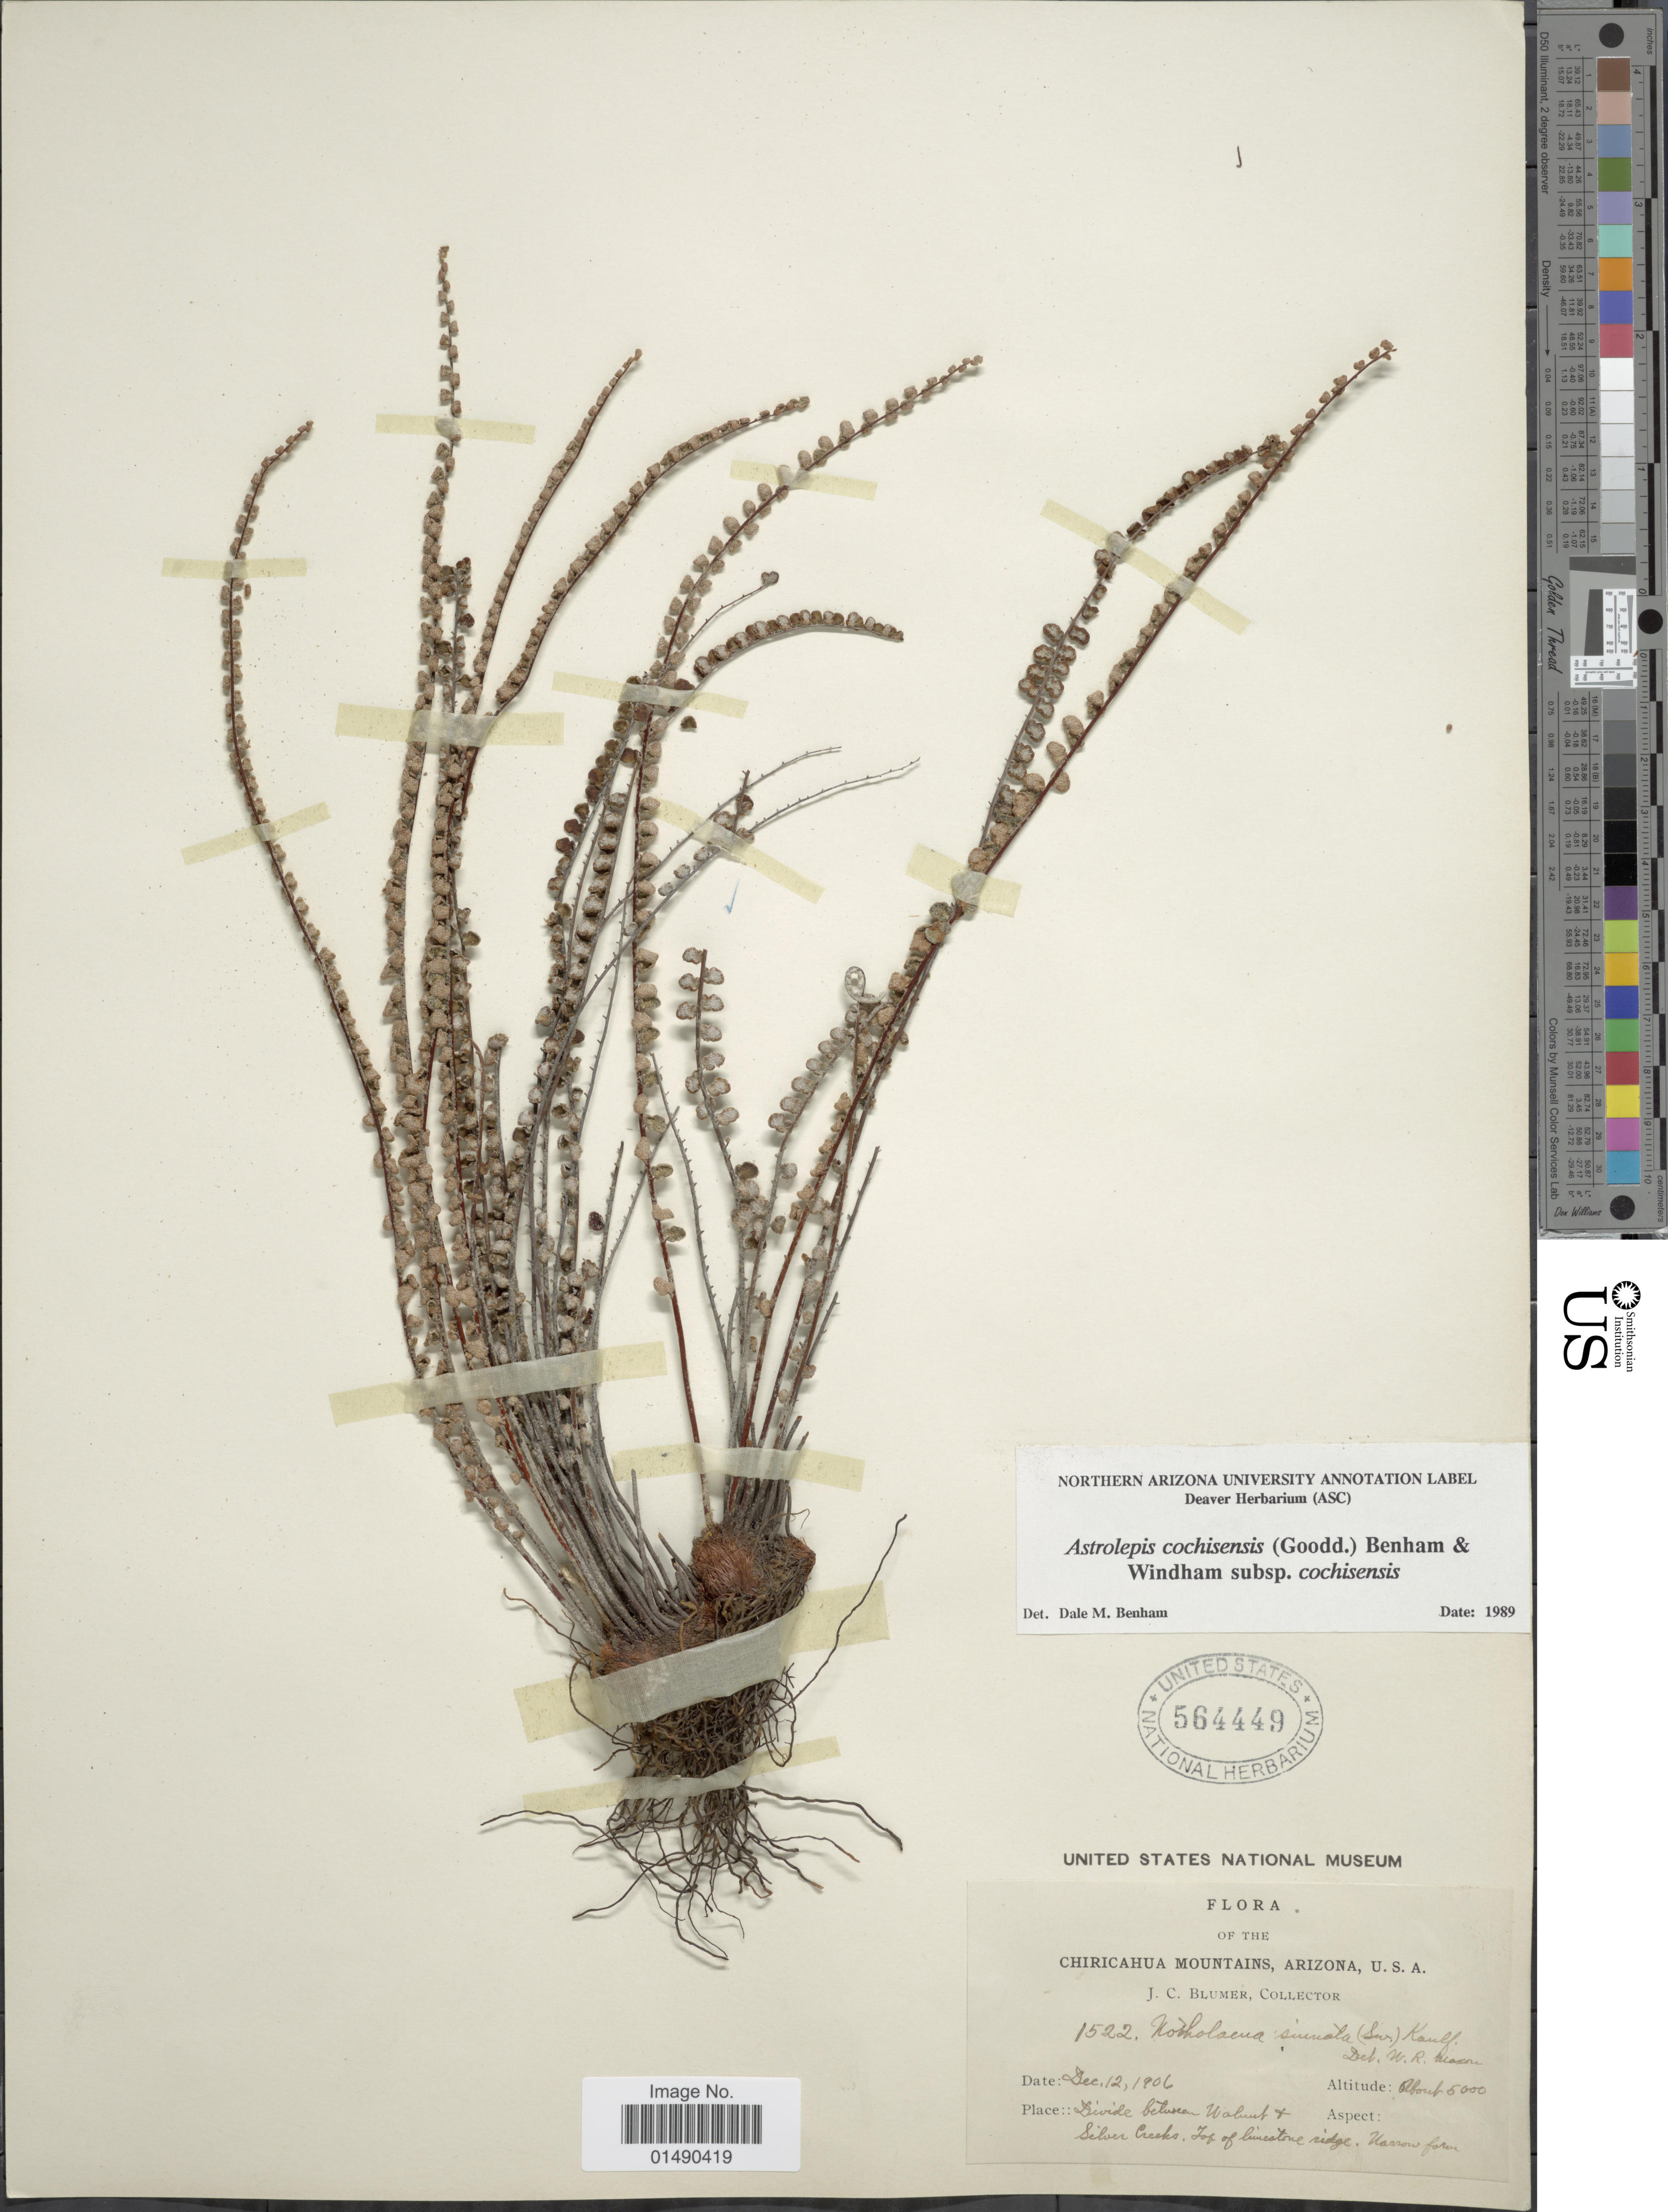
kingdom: Plantae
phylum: Tracheophyta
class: Polypodiopsida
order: Polypodiales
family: Pteridaceae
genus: Astrolepis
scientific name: Astrolepis cochisensis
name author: (C.O. Goodd.) D.M. Benham & Windham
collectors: J. C. Blumer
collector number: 1522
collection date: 1906-12-12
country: United States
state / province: Arizona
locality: Chiricahua Mountains, Divide between Wallush of Silver Creeks, of Limestone ridge, Narrow form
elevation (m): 1524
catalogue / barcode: US 564449